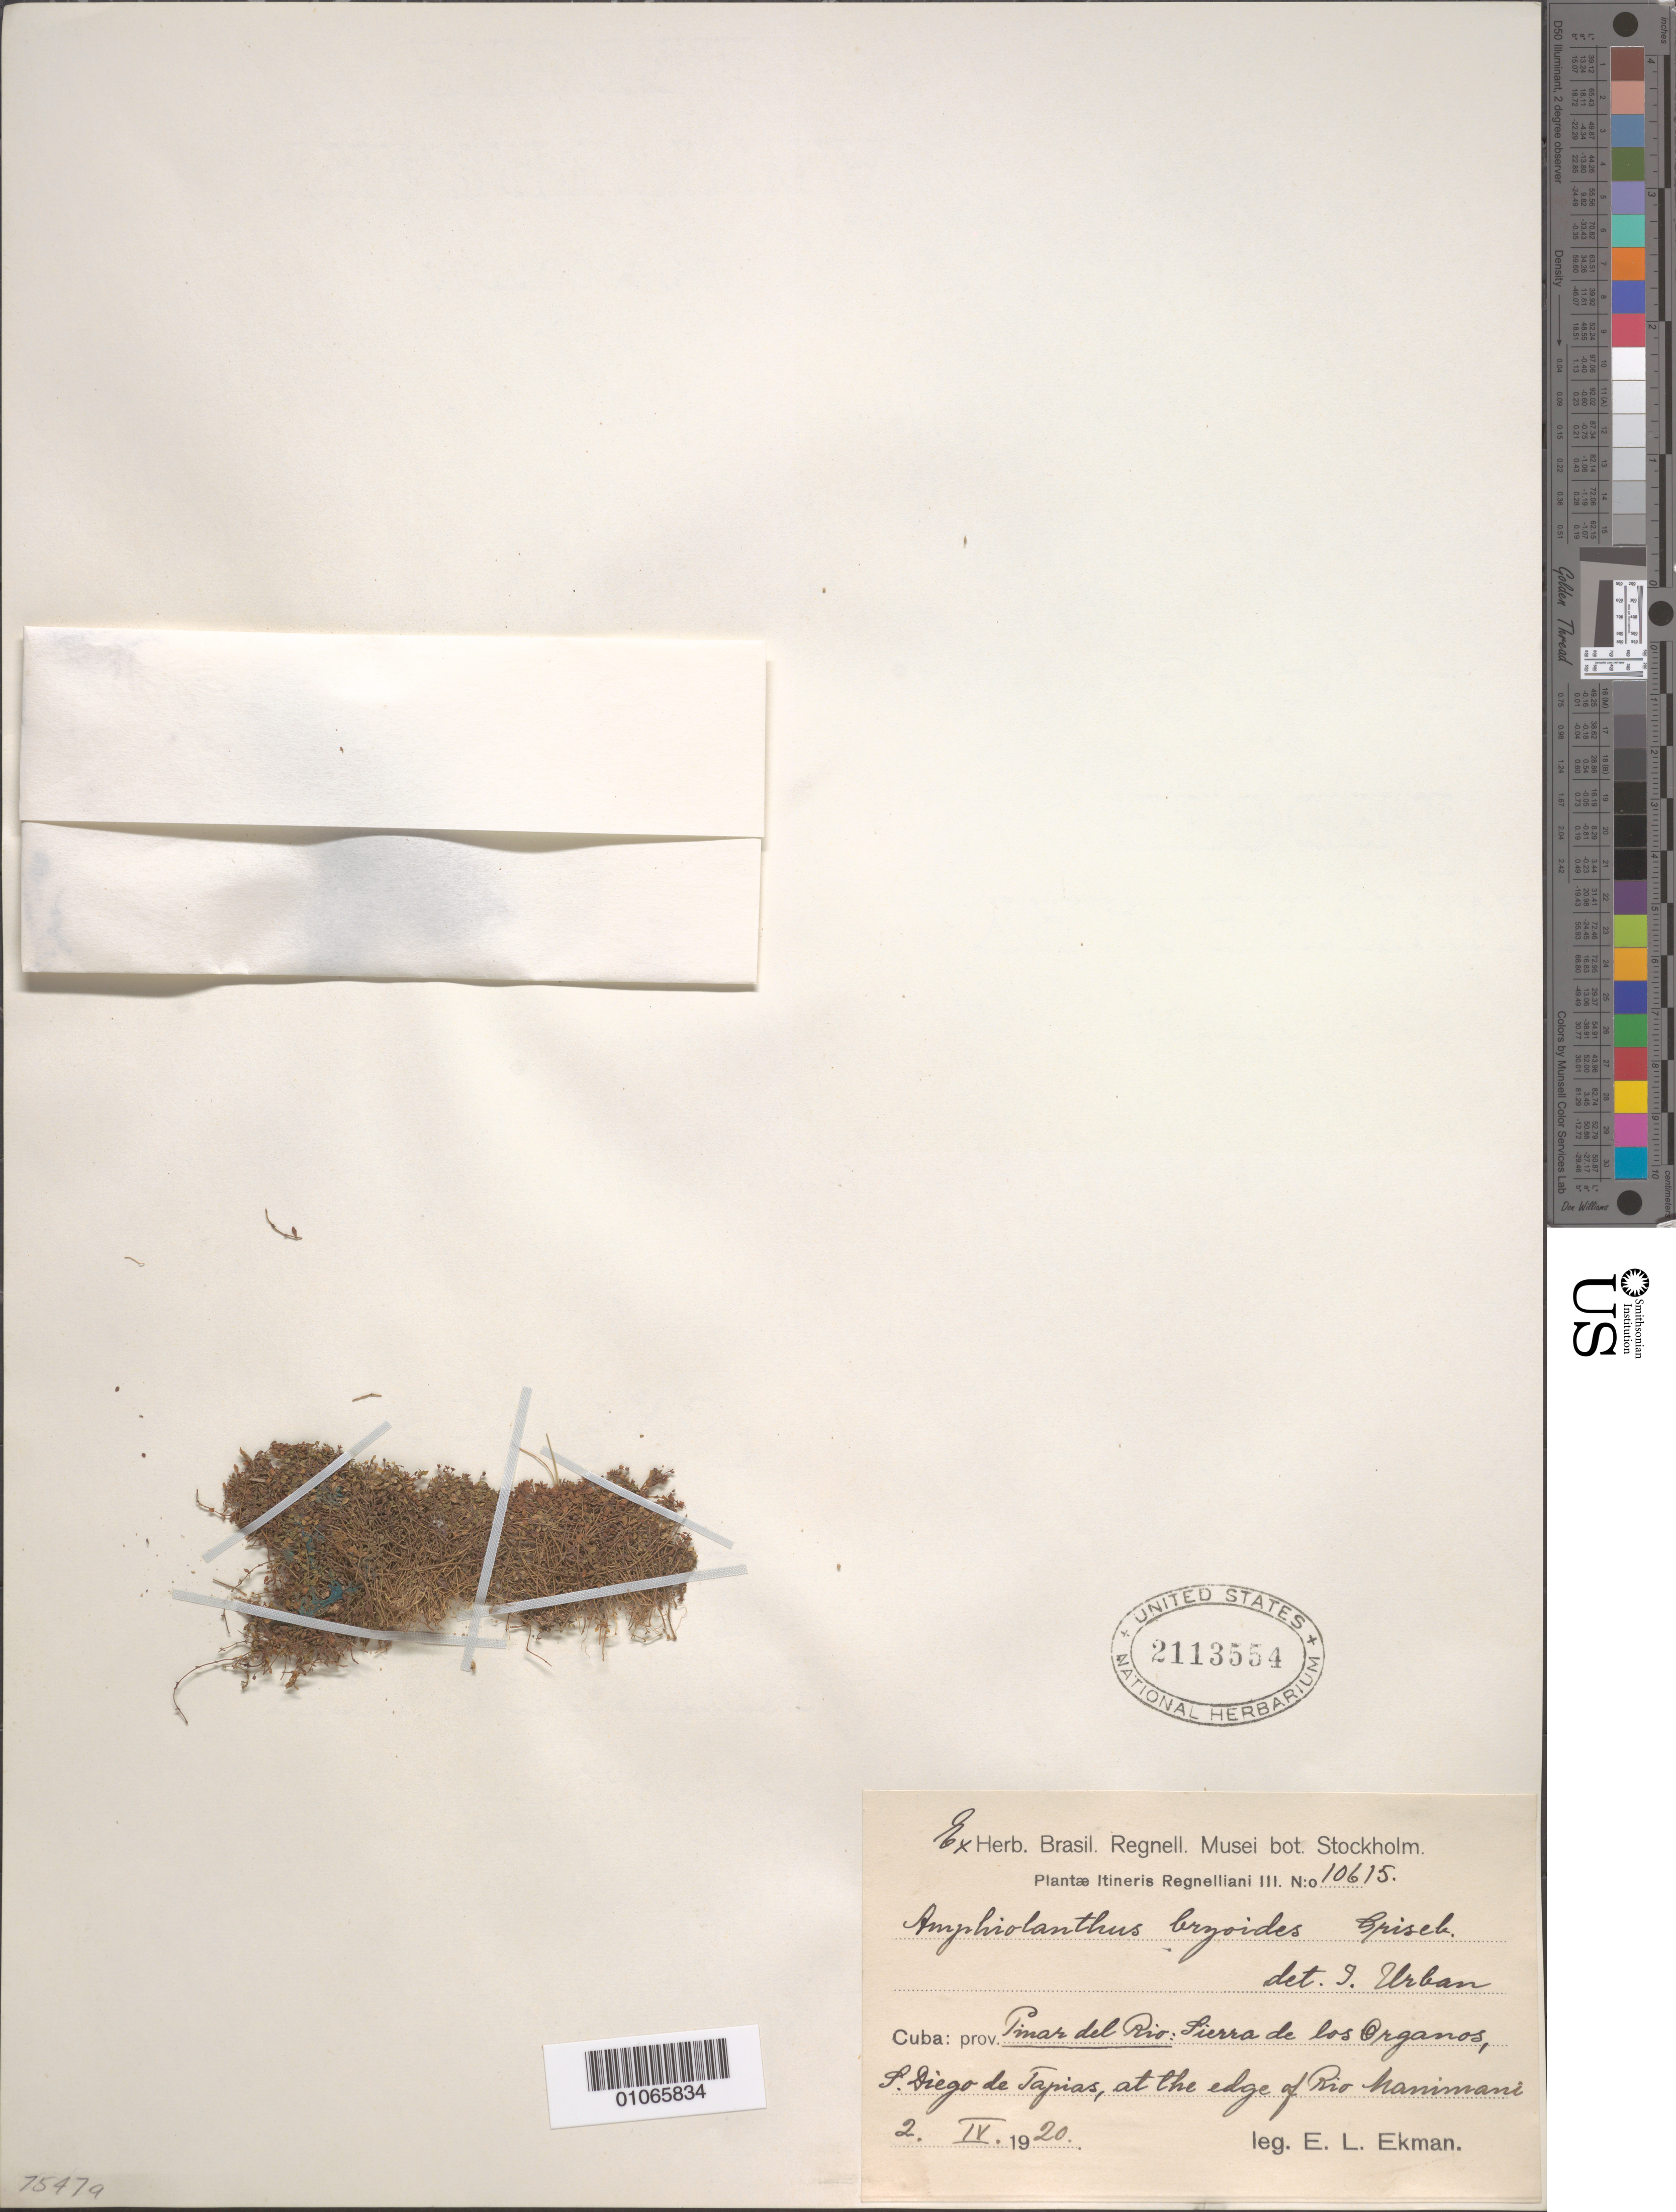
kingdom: Plantae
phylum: Tracheophyta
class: Magnoliopsida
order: Lamiales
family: Linderniaceae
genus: Amphiolanthus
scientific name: Amphiolanthus bryoides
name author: Griseb.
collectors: E. L. Ekman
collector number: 10615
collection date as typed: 02 Apr 1920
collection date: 1920-04-02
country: Cuba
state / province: Pinar del Rio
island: Cuba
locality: Sierra de los Organos, S Diego de Tapias, at the edge of Rio Hanimani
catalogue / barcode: US 2113554